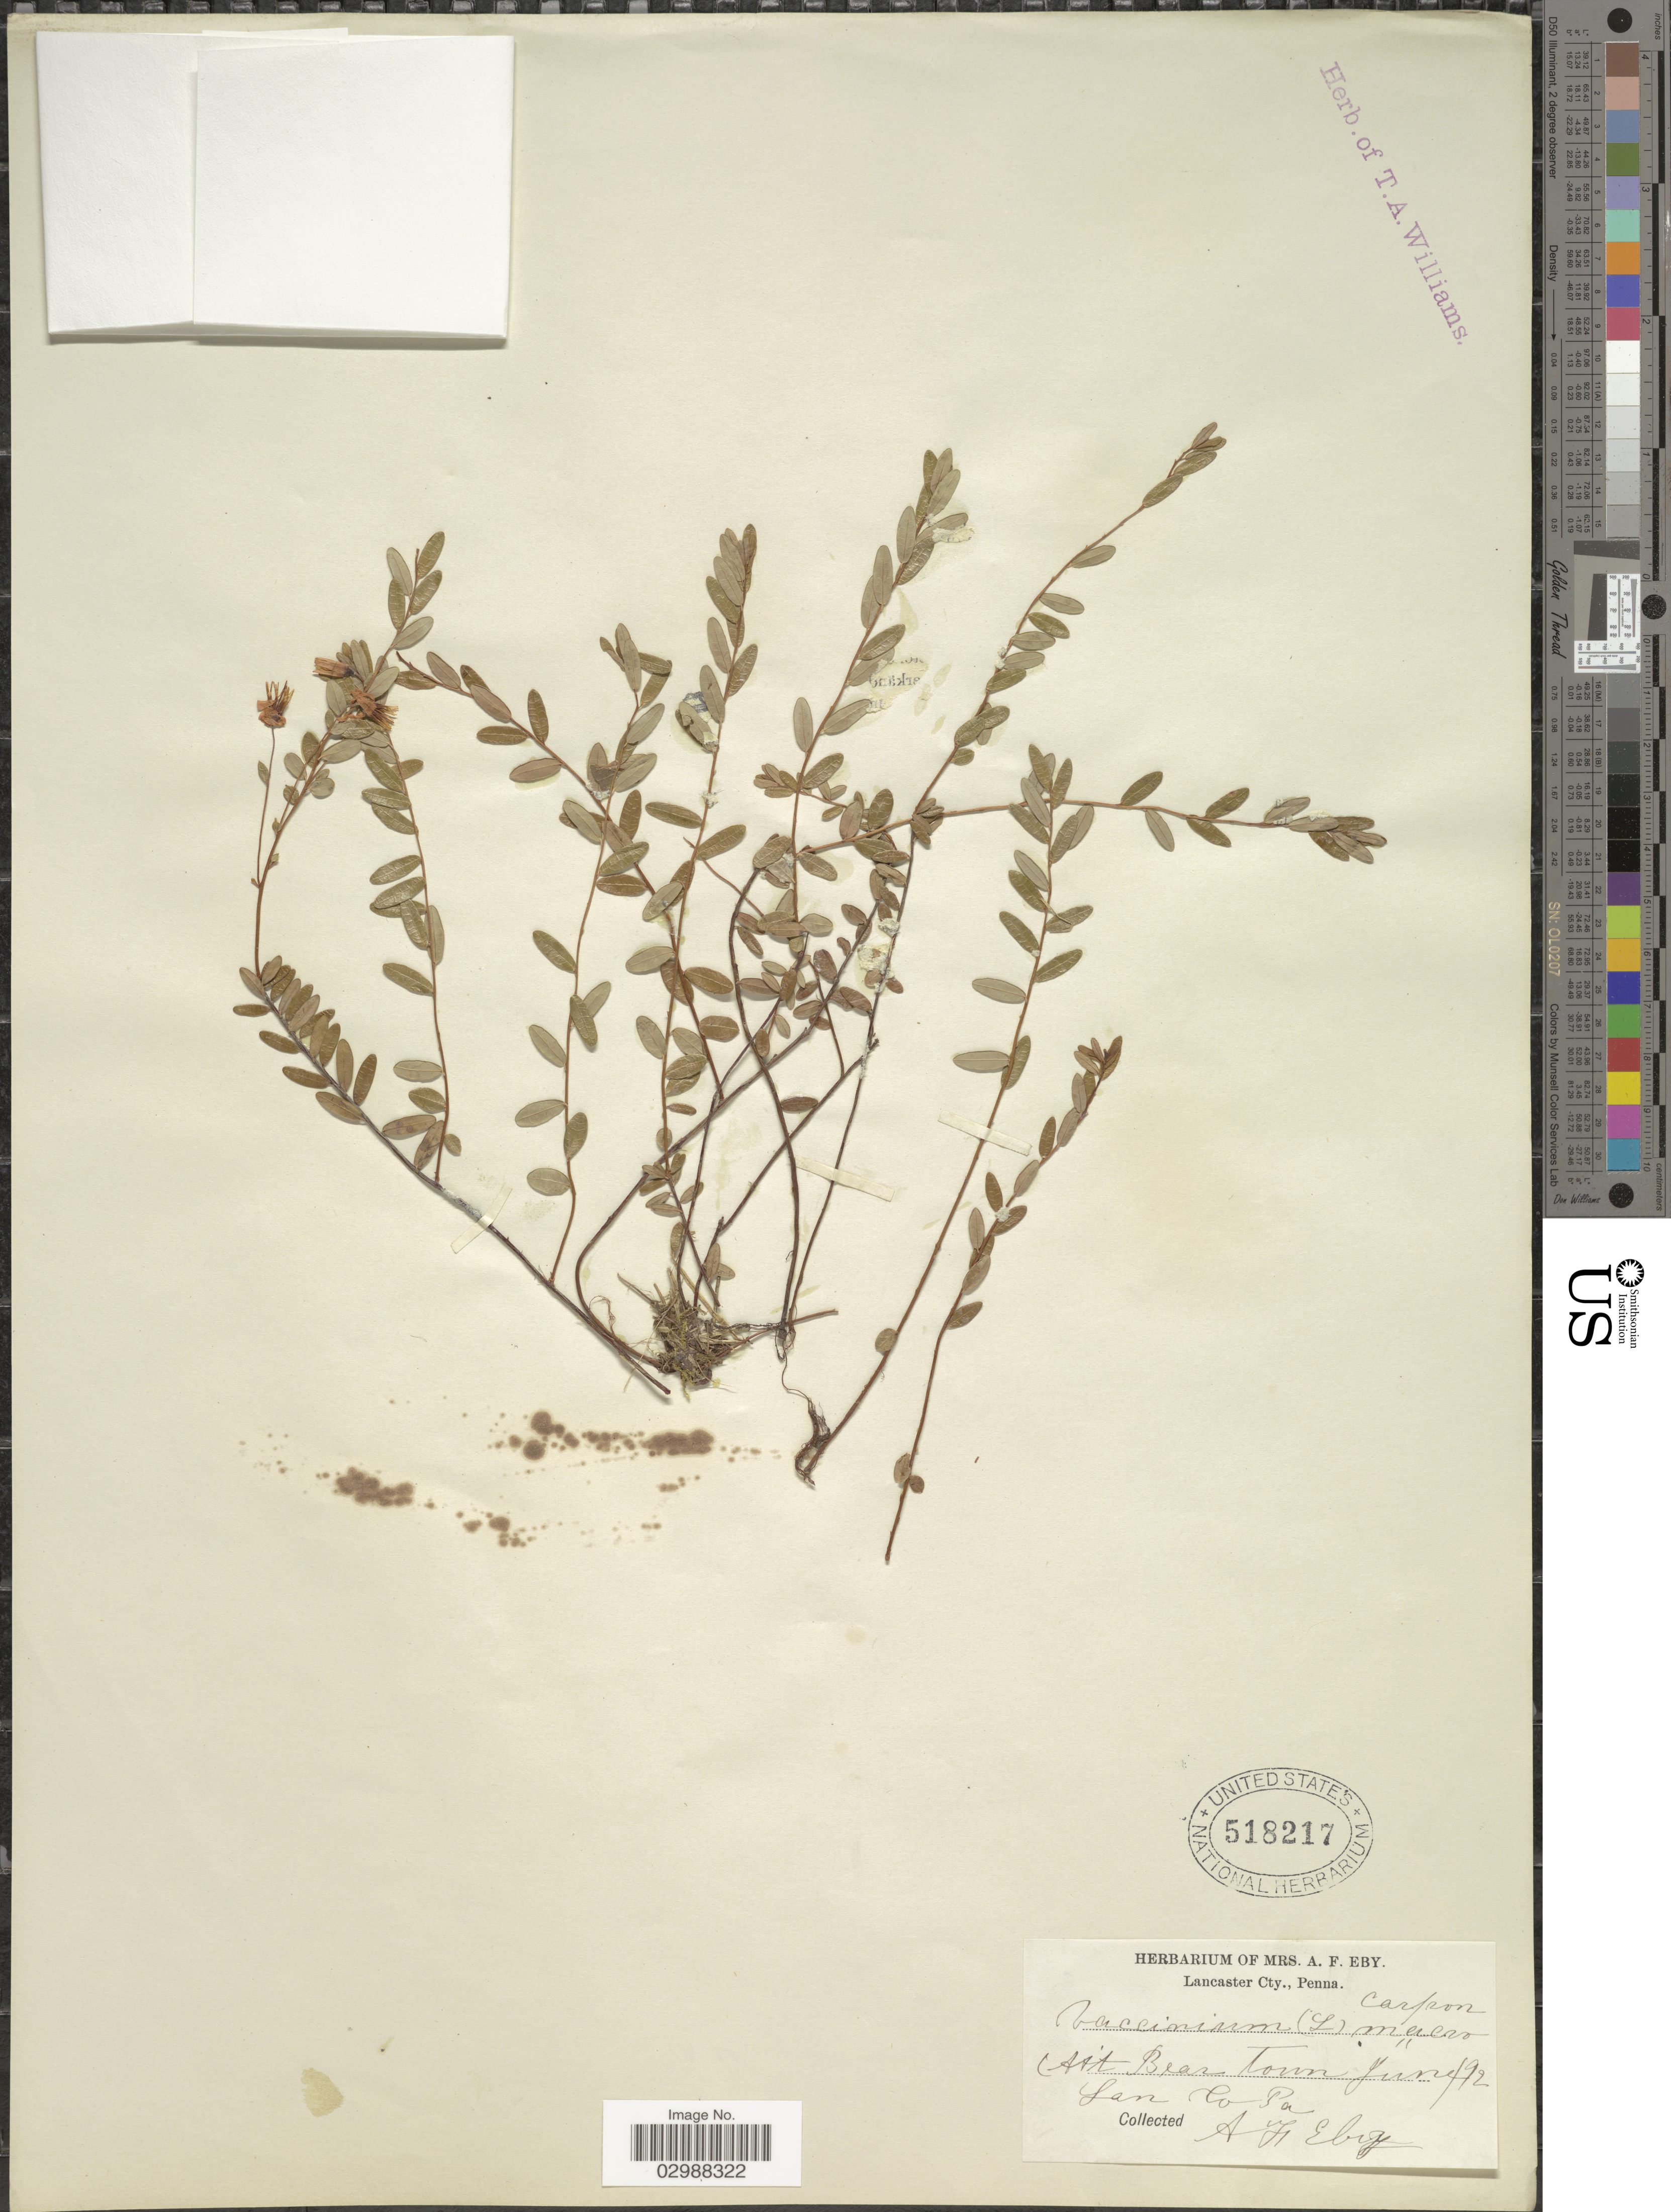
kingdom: Plantae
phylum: Tracheophyta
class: Magnoliopsida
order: Ericales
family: Ericaceae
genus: Vaccinium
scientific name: Vaccinium macrocarpon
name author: Aiton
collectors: Mrs. A. F. Eby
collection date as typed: Transcribed d/m/y: /6/92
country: United States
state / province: Pennsylvania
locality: Avit Bear Town, Lan Co., Pa.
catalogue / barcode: US 518217